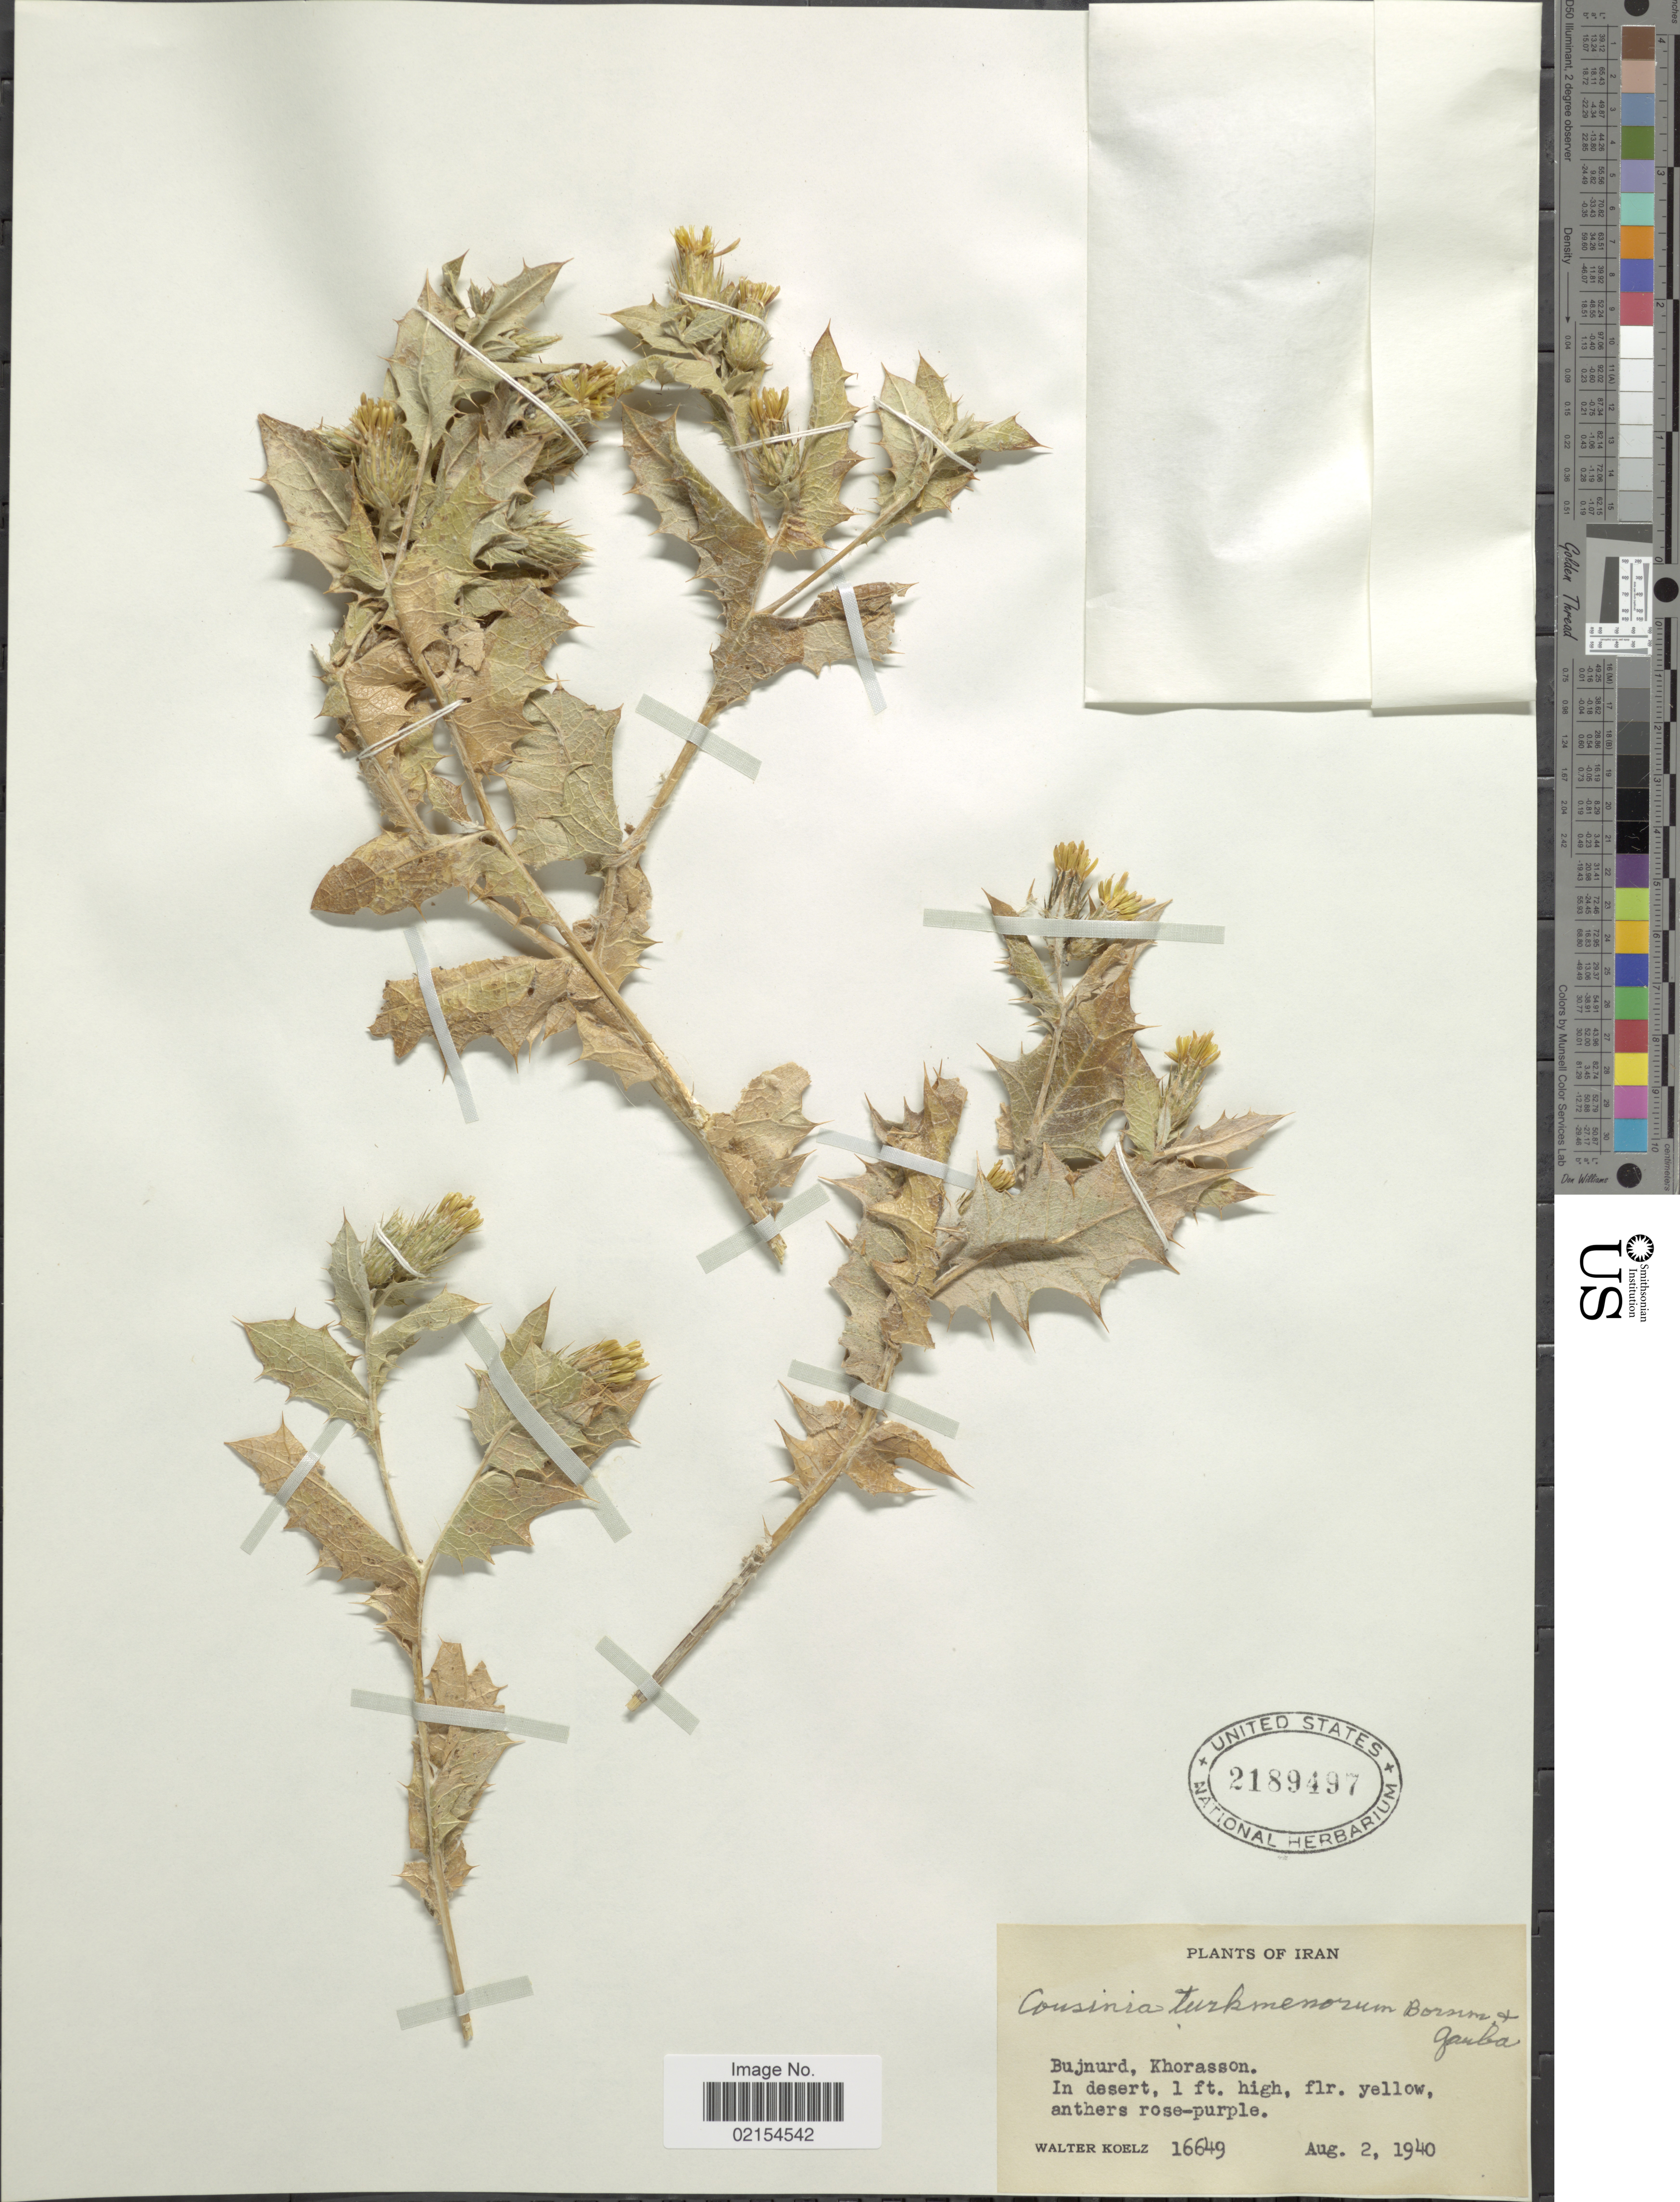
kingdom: Plantae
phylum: Tracheophyta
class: Magnoliopsida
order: Asterales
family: Asteraceae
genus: Cousinia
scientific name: Cousinia turkmenorum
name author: Bornm.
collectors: W. N. Koelz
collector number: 16649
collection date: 1940-08-02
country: Iran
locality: Bujnurd, Khorasson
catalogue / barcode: US 2189497